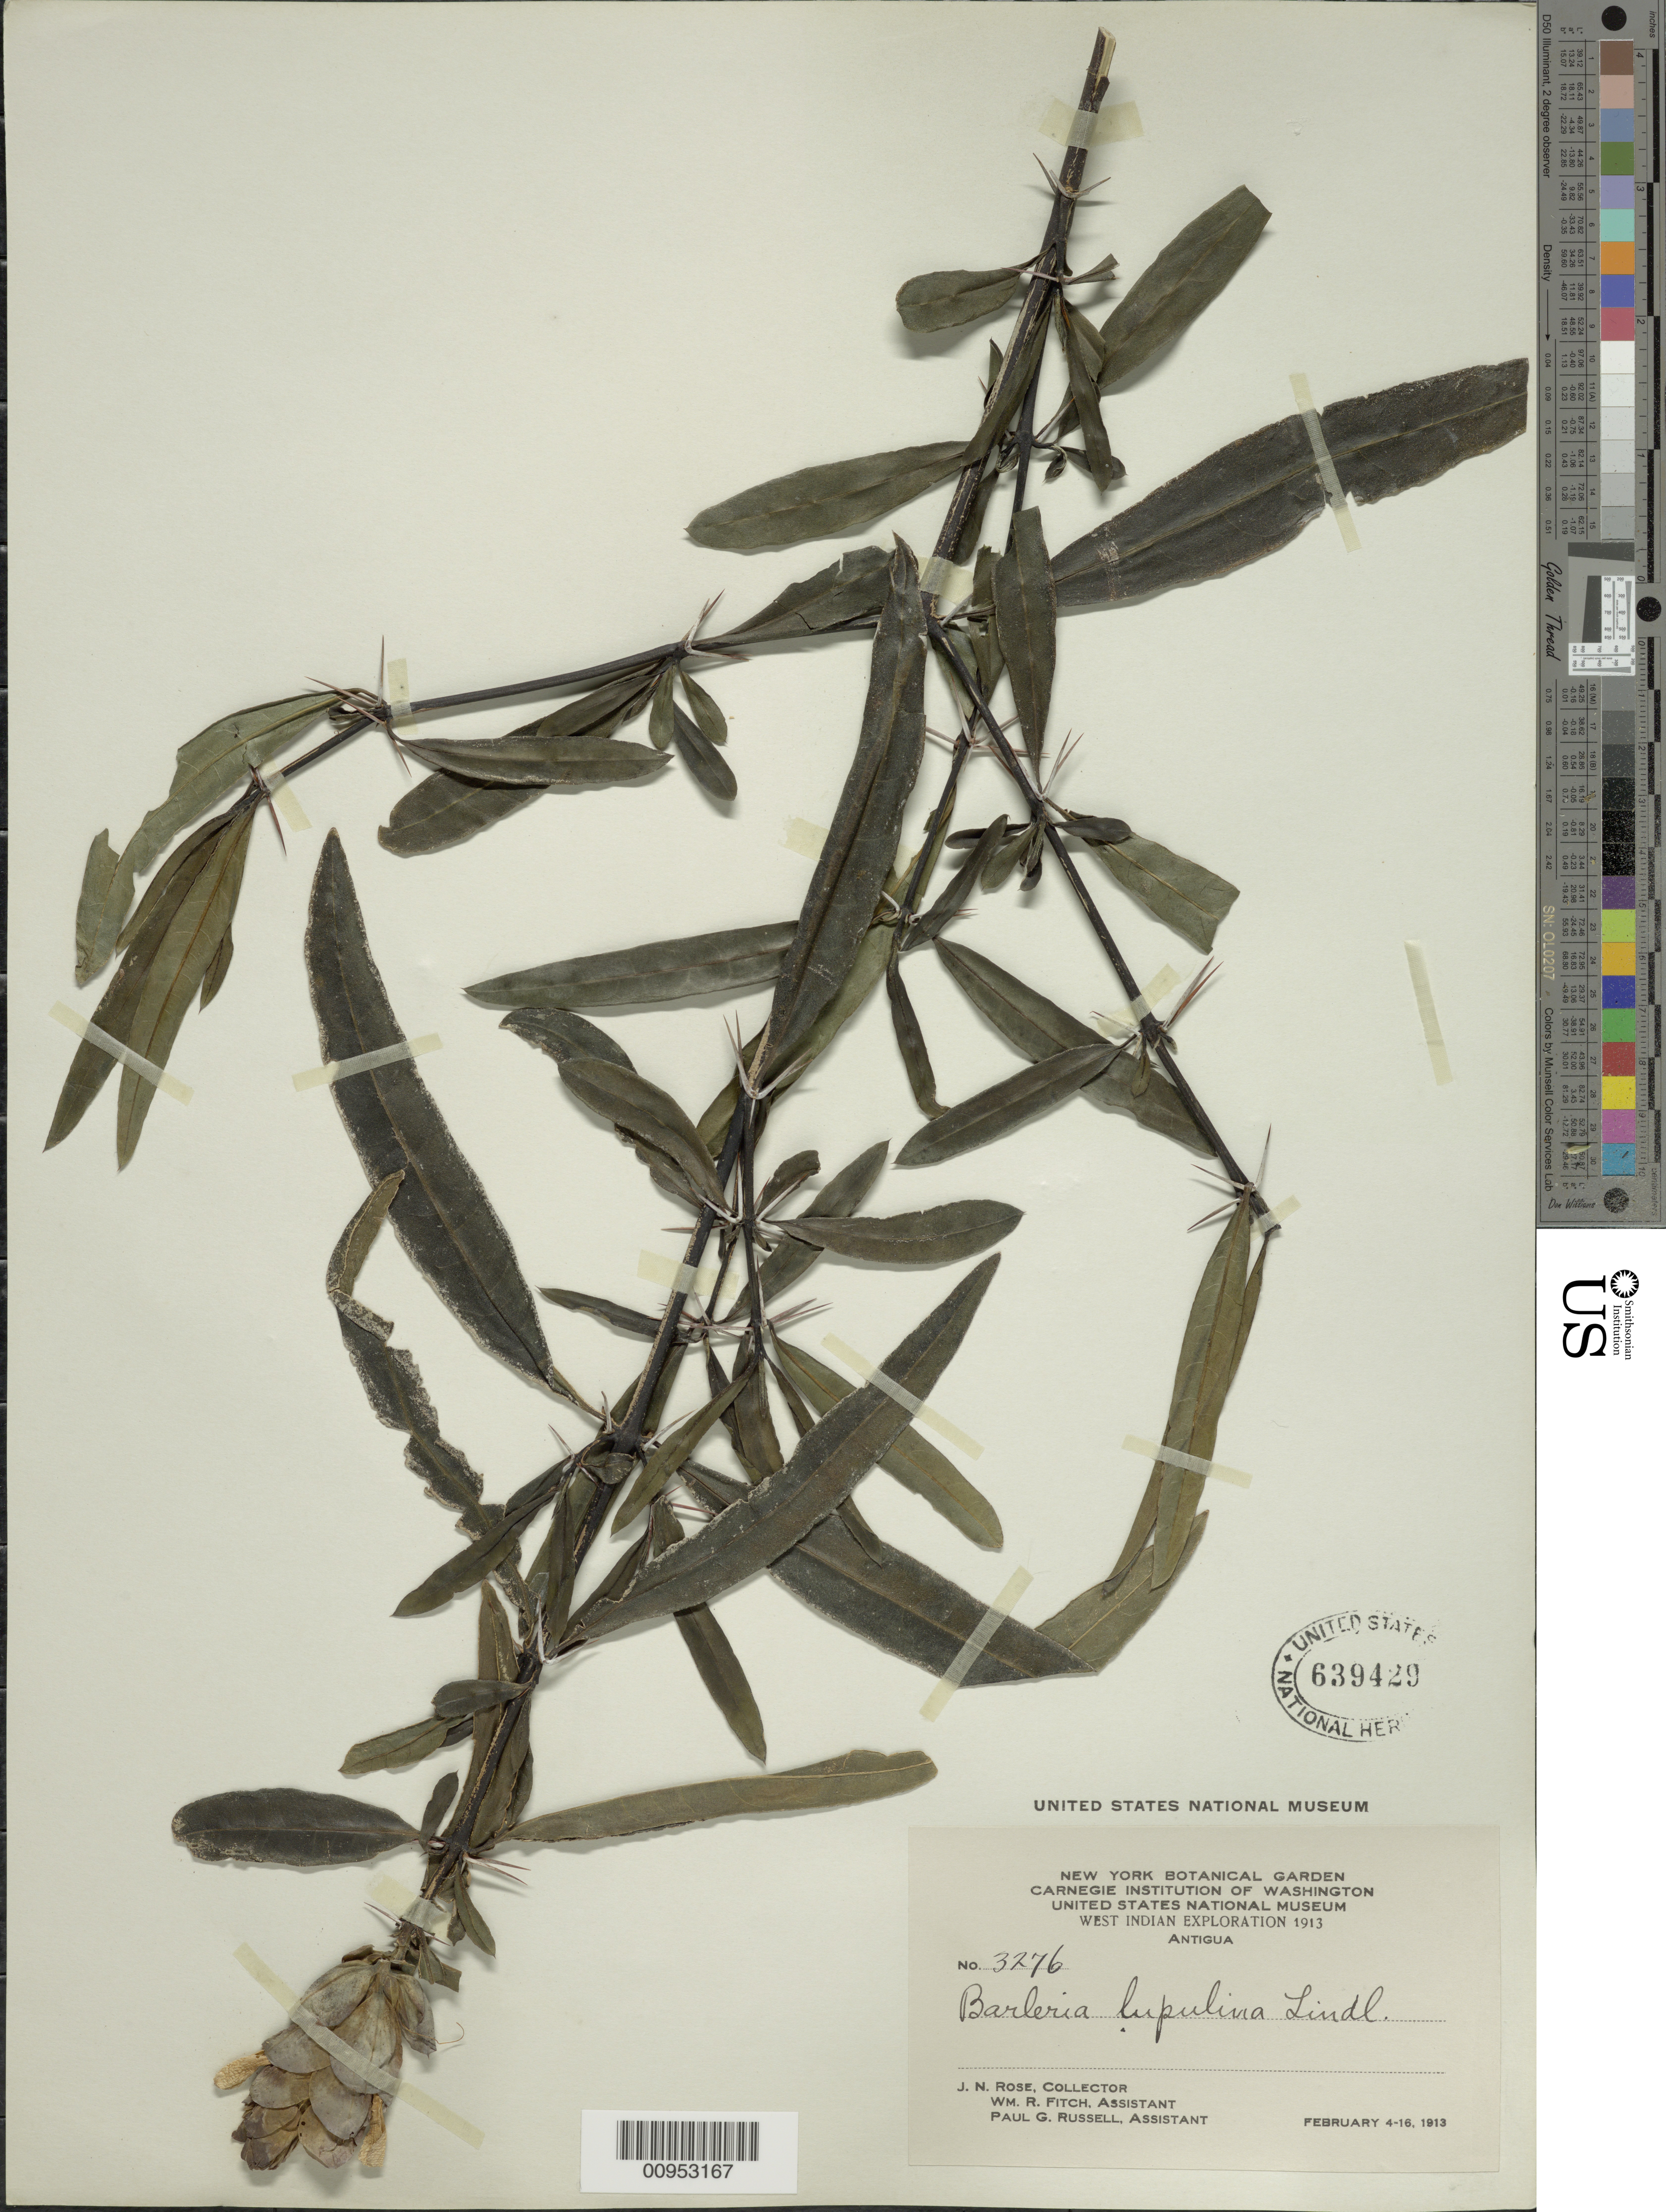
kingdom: Plantae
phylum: Tracheophyta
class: Magnoliopsida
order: Lamiales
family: Acanthaceae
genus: Barleria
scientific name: Barleria lupulina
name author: Lindl.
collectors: J. N. Rose, W. R. Fitch & P. G. Russell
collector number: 3276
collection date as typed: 04 Feb 1913 to 16 Feb 191s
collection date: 1913-02-04/1913-02-16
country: Antigua and Barbuda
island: Antigua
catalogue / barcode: US 639429